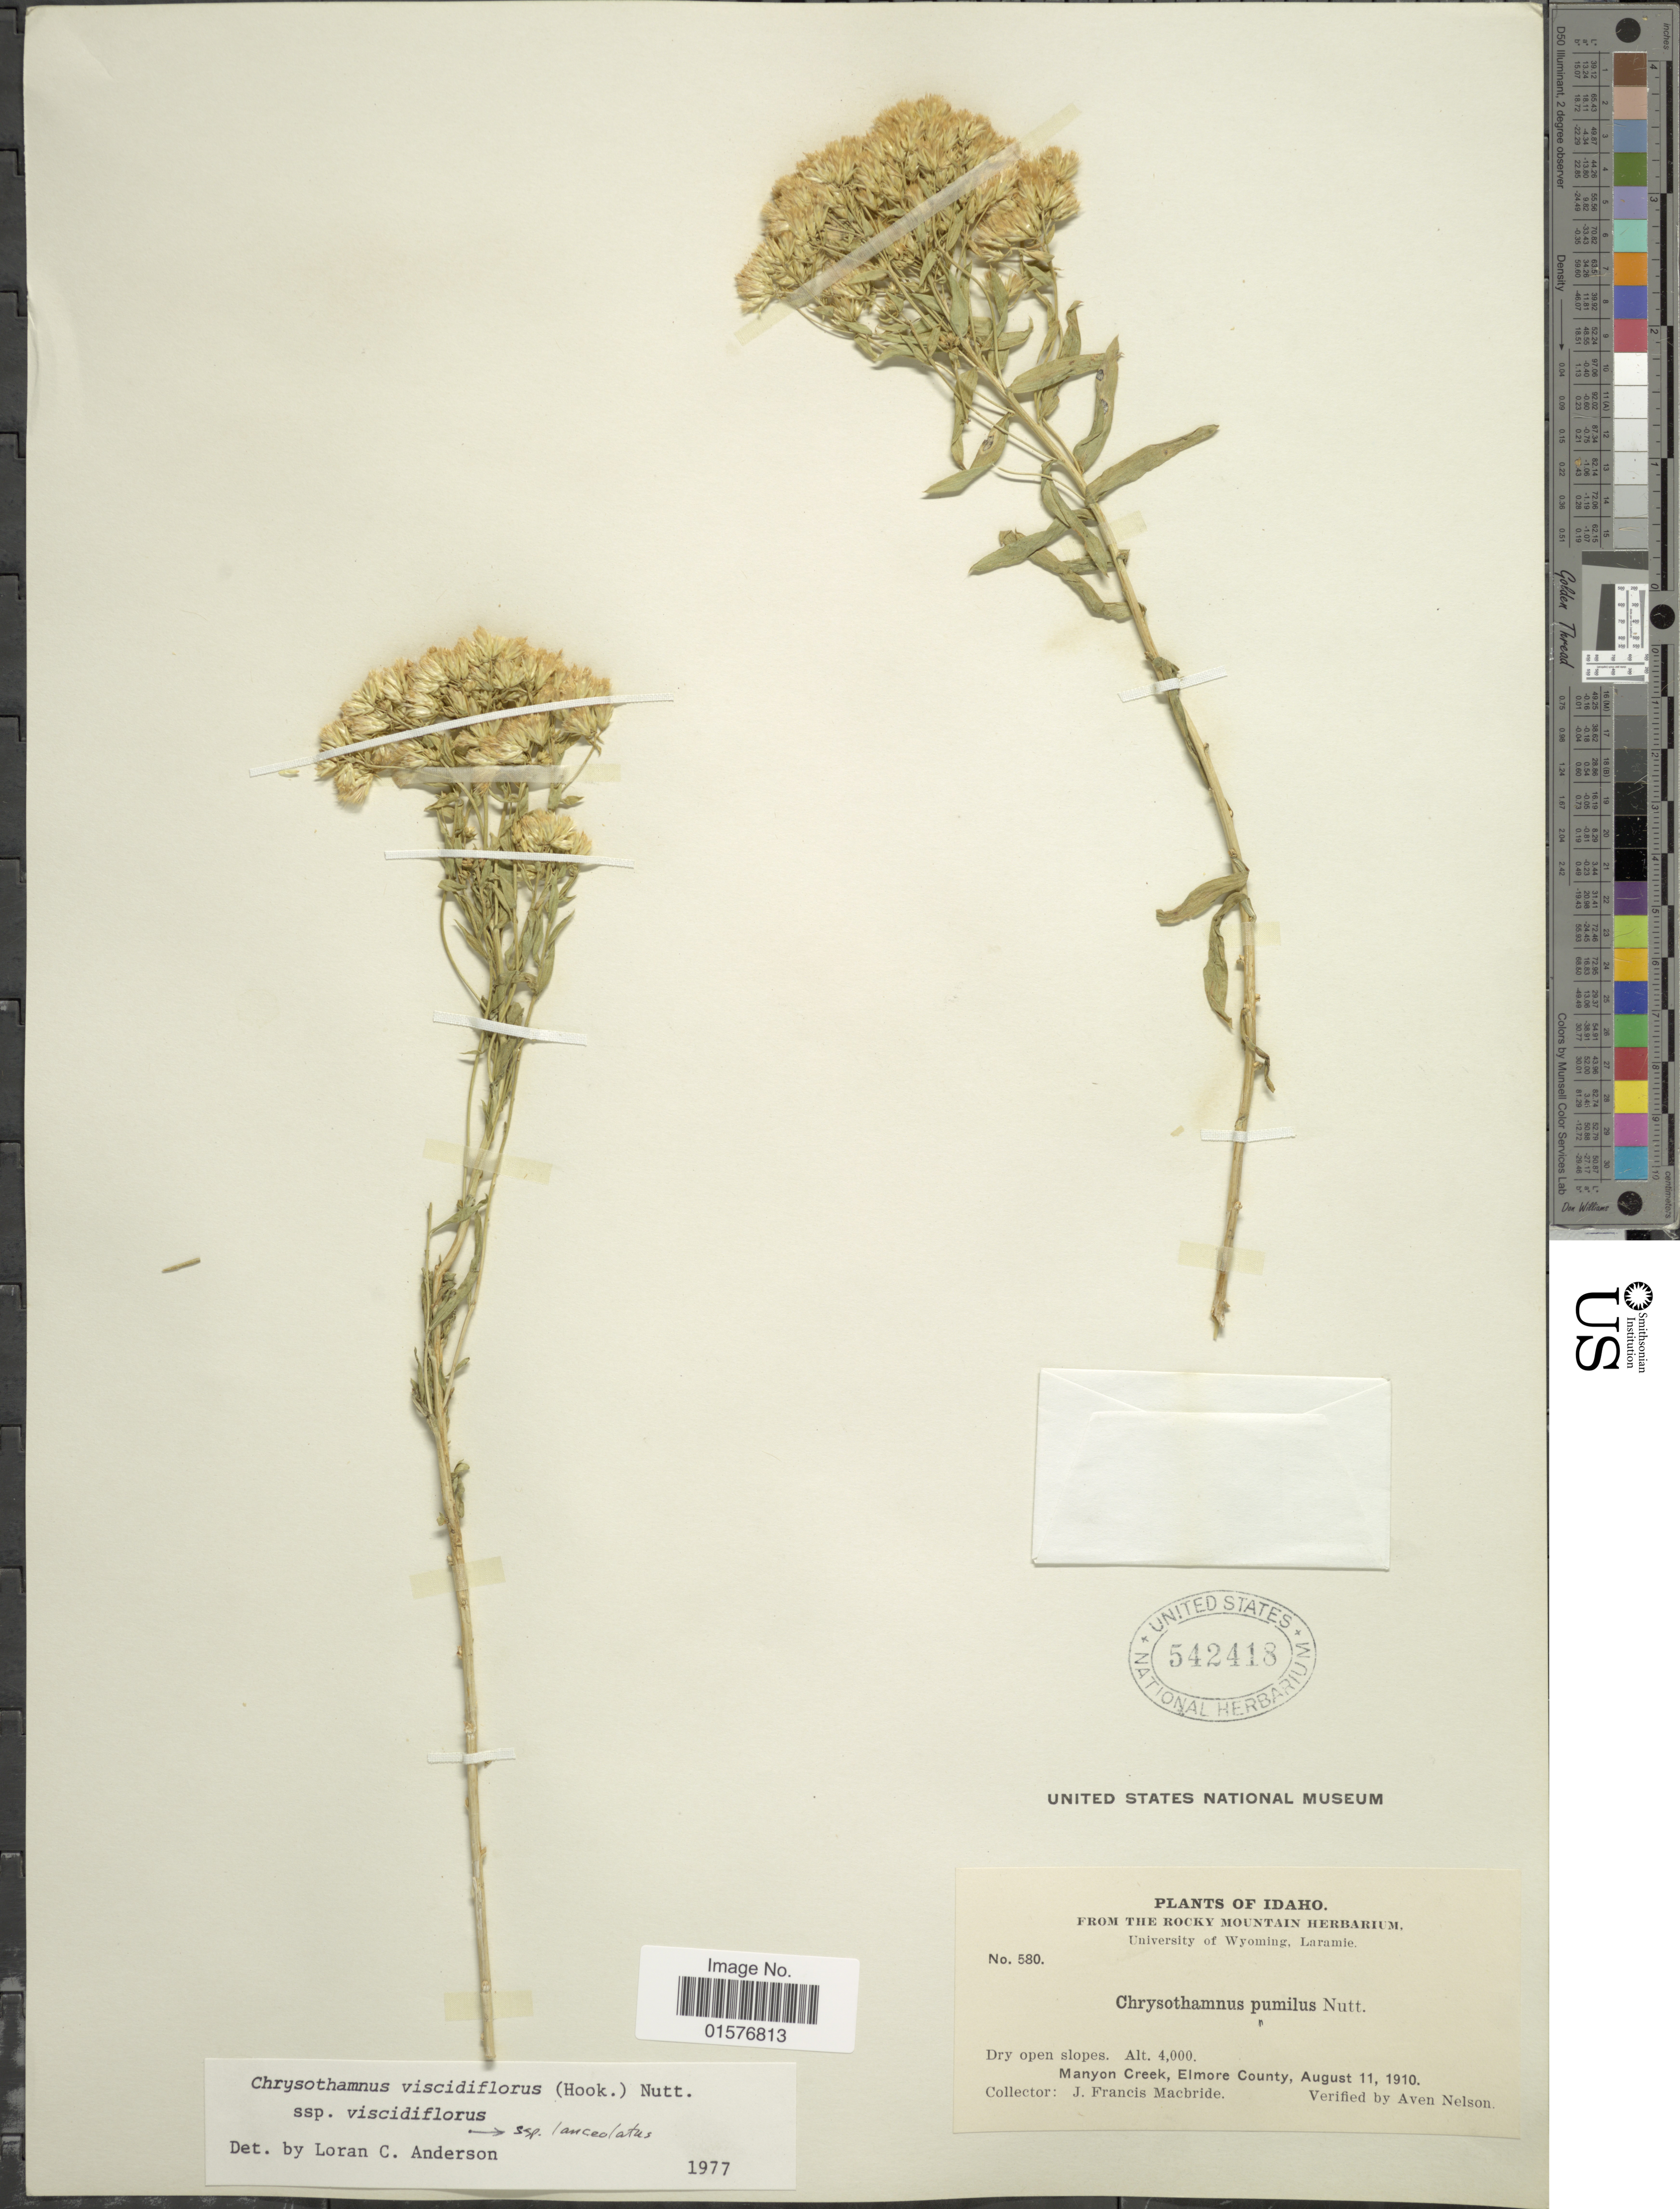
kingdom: Plantae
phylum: Tracheophyta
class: Magnoliopsida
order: Asterales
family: Asteraceae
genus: Chrysothamnus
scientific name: Chrysothamnus viscidiflorus subsp. viscidiflorus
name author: (Hook.) Nutt.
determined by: Urbatsch, Lowell E., Curator (LSU), Louisiana State University (UNITED STATES)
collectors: J. F. Macbride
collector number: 580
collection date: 1910-08-11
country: United States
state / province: Idaho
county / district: Elmore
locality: Dry open slopes, Manyon Creek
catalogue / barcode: US 542418